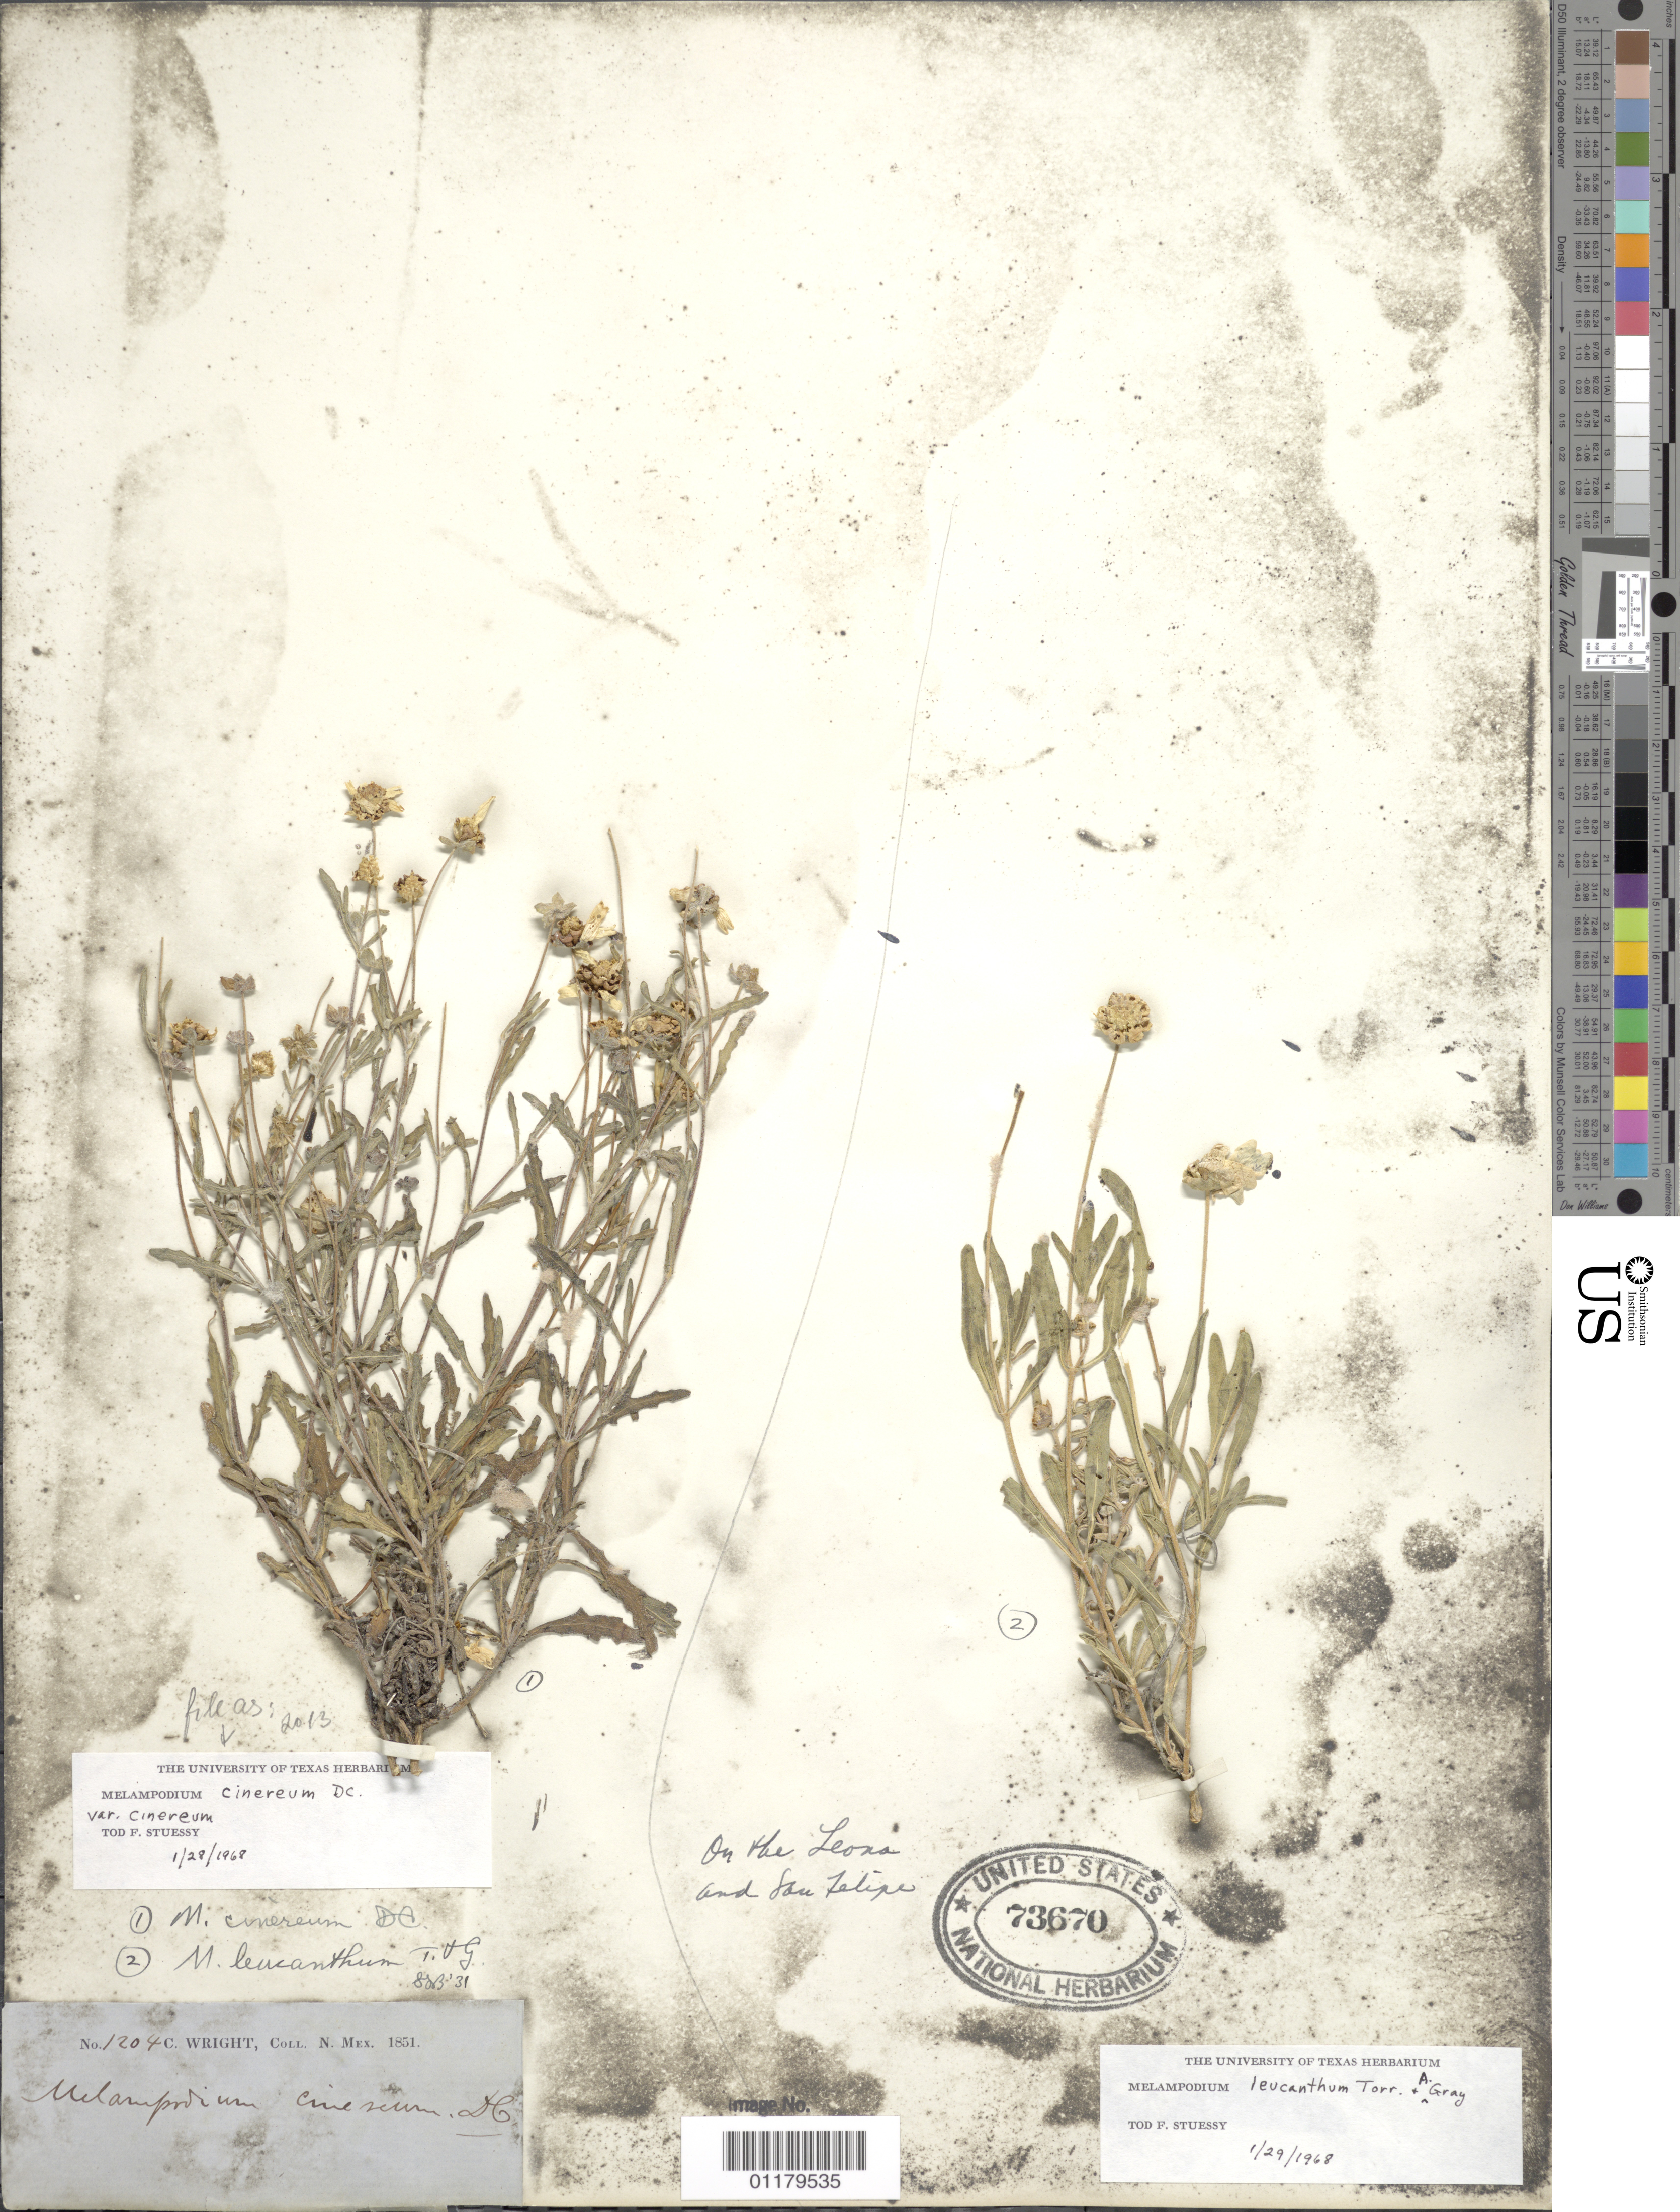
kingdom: Plantae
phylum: Tracheophyta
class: Magnoliopsida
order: Asterales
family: Asteraceae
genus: Melampodium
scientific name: Melampodium cinereum var. cinereum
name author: DC.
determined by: Stuessy, T. F.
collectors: C. Wright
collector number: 1204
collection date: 1851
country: United States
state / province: New Mexico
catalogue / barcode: US 73670